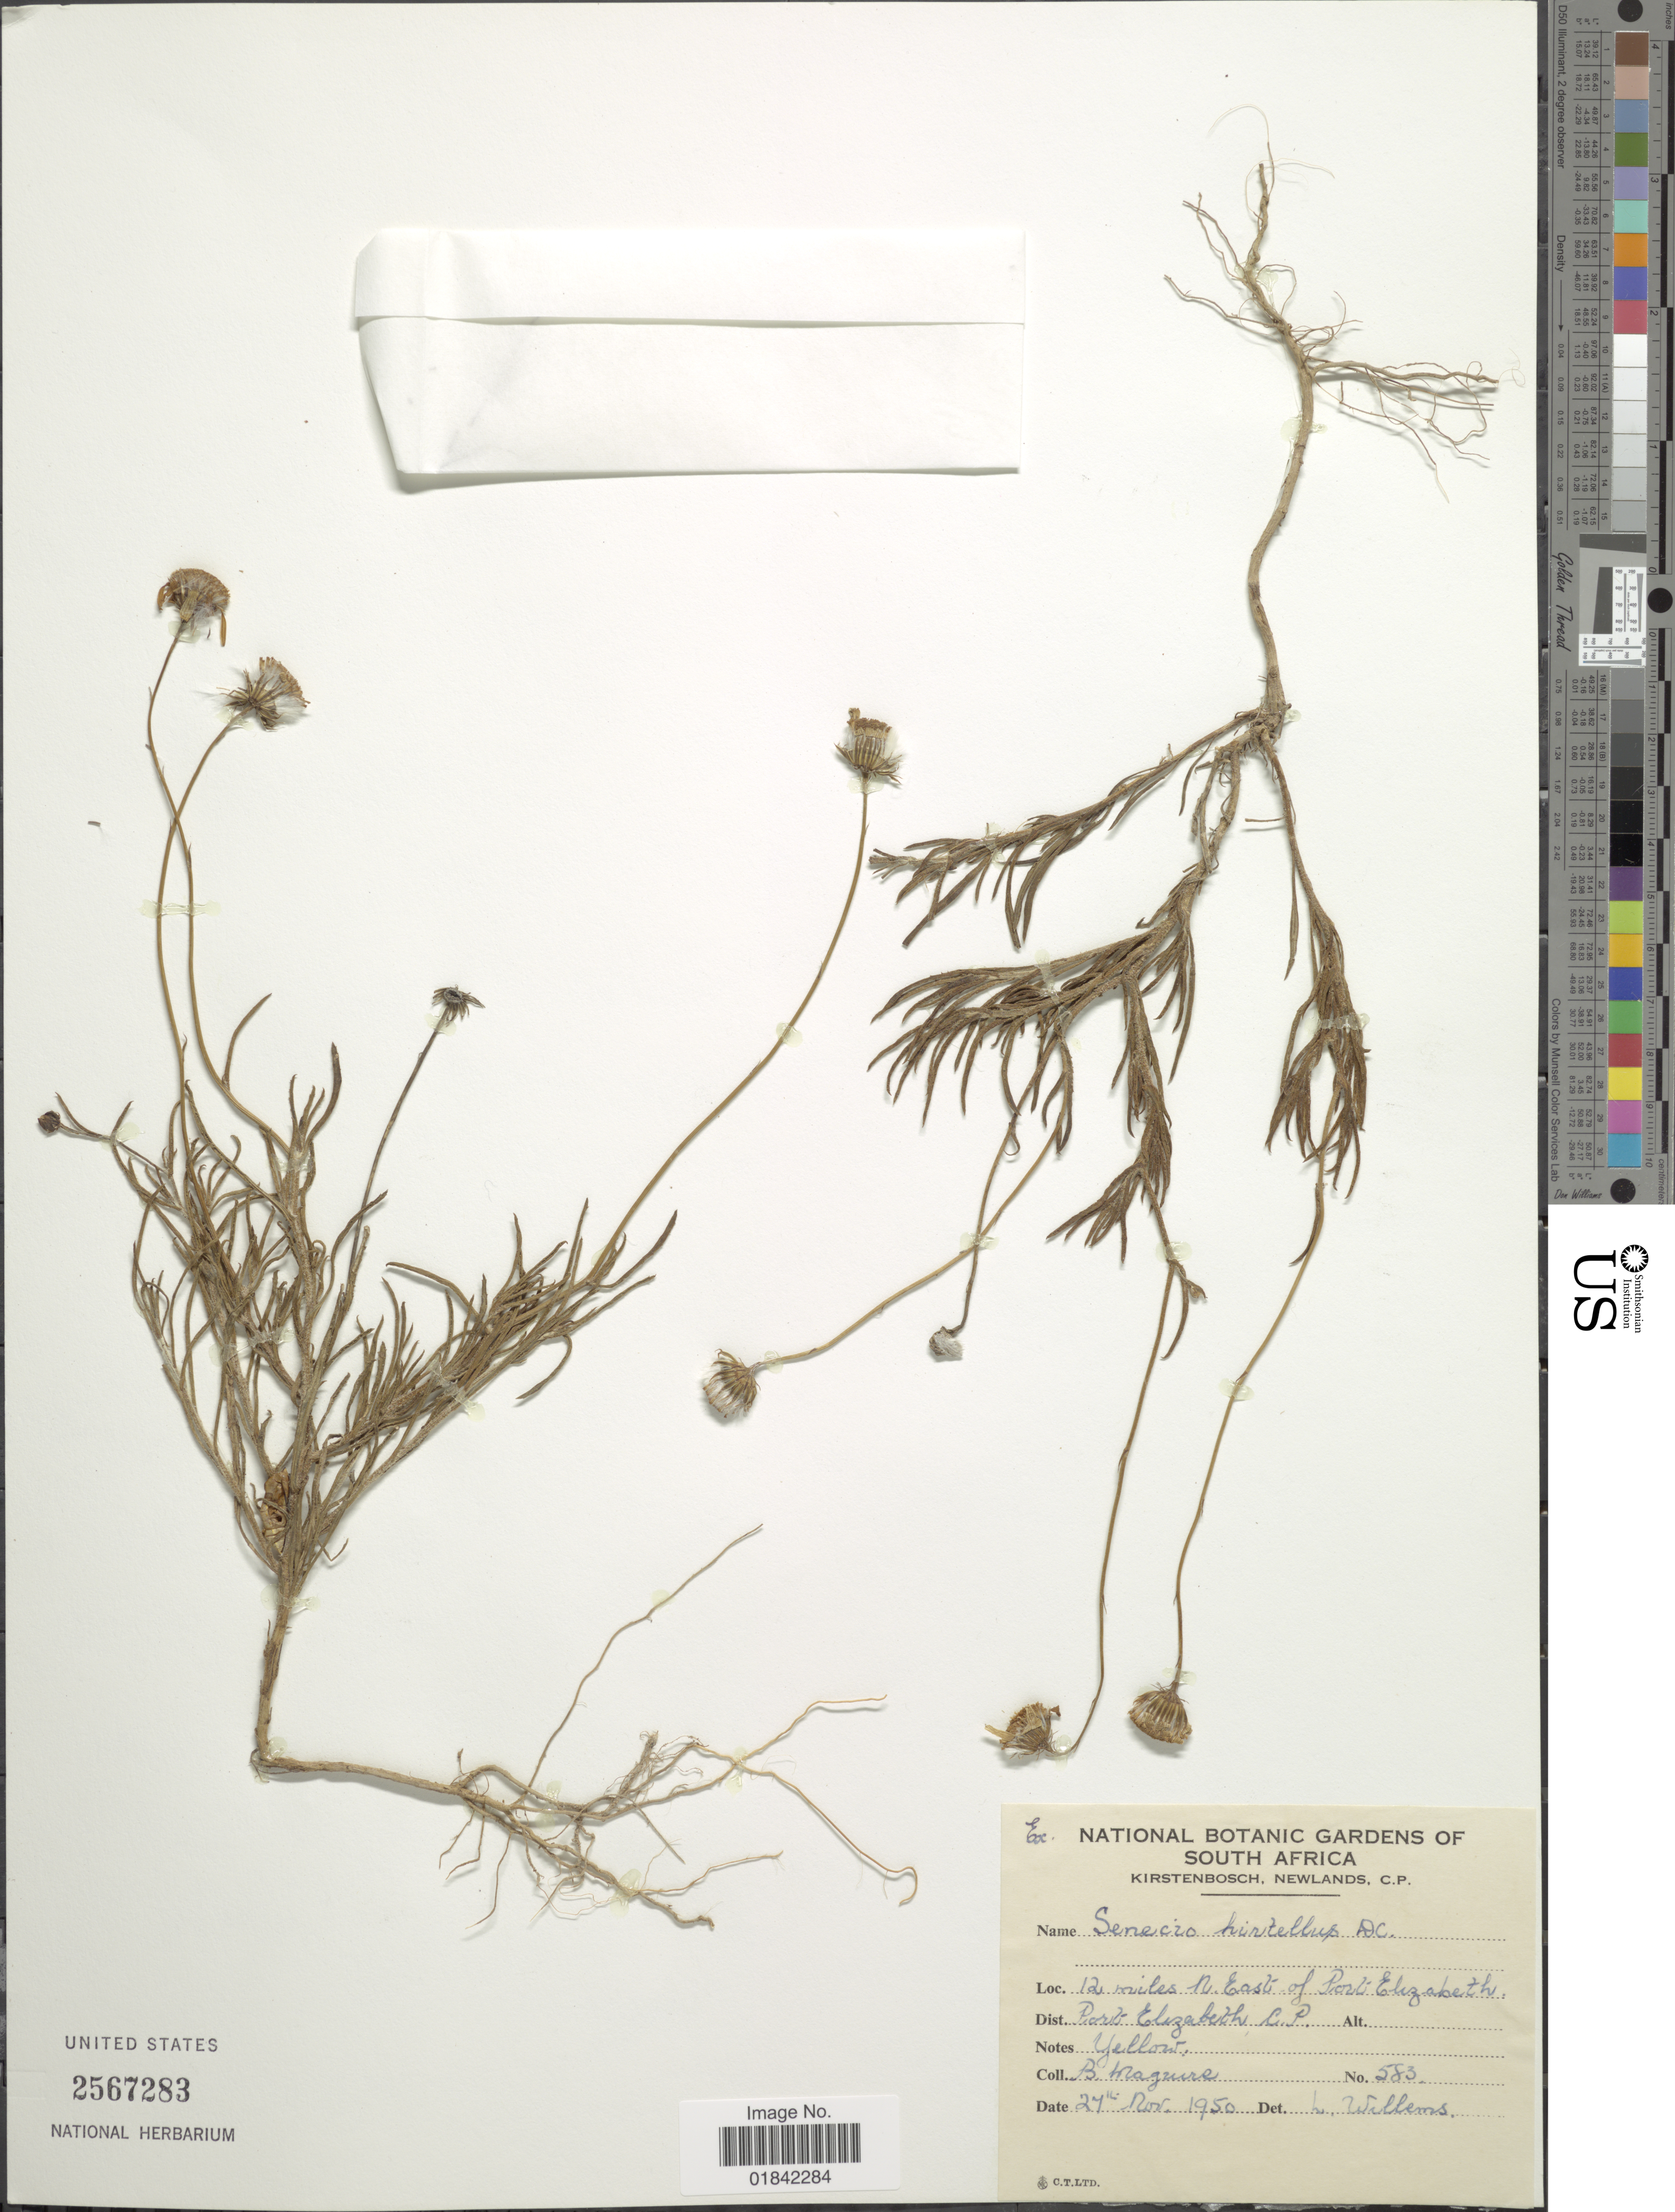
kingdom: Plantae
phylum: Tracheophyta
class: Magnoliopsida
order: Asterales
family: Asteraceae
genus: Senecio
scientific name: Senecio hirtellus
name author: DC.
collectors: B. Maguire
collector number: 583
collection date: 1950-11-27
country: South Africa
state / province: Eastern Cape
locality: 12 miles N. East of Port Elizabeth, C. P.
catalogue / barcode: US 2567283